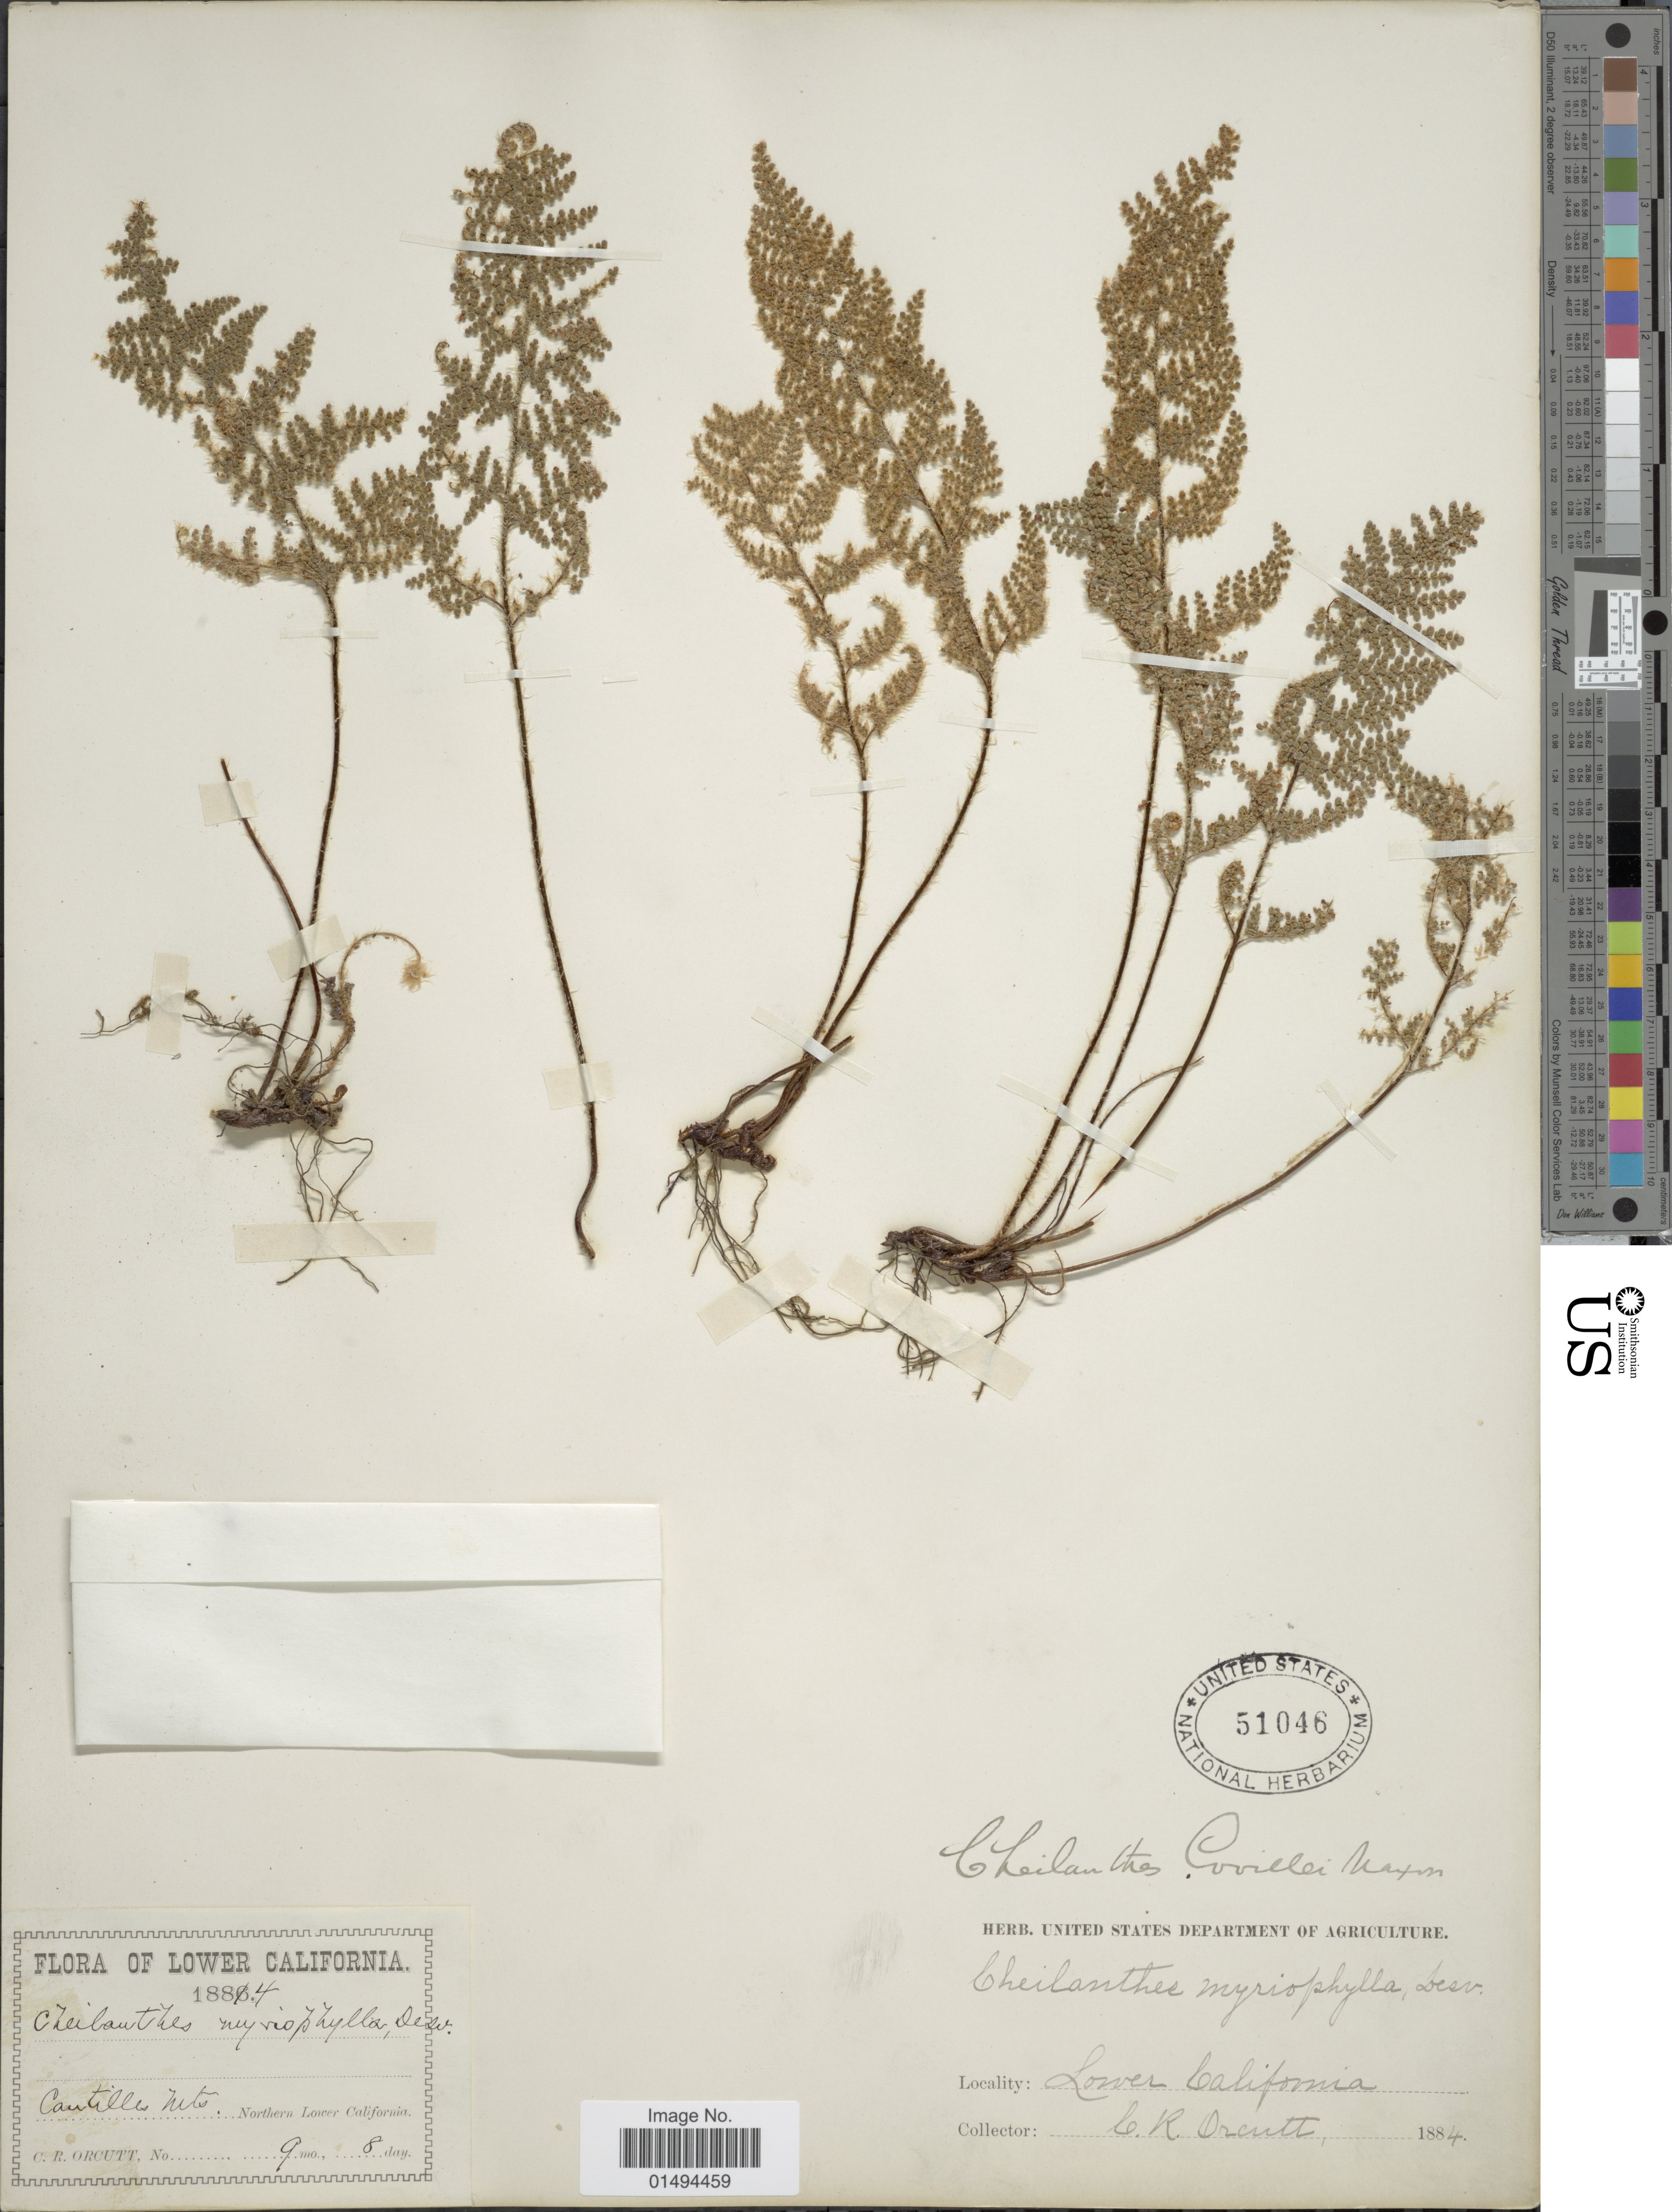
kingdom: Plantae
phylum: Tracheophyta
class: Polypodiopsida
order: Polypodiales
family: Pteridaceae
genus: Myriopteris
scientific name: Myriopteris covillei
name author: (Maxon) Á. Löve & D. Löve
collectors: C. R. Orcutt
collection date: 1884-09-08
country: Mexico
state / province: Baja California Norte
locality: Cantilles Mts., Northern Lower California.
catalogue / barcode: US 51046